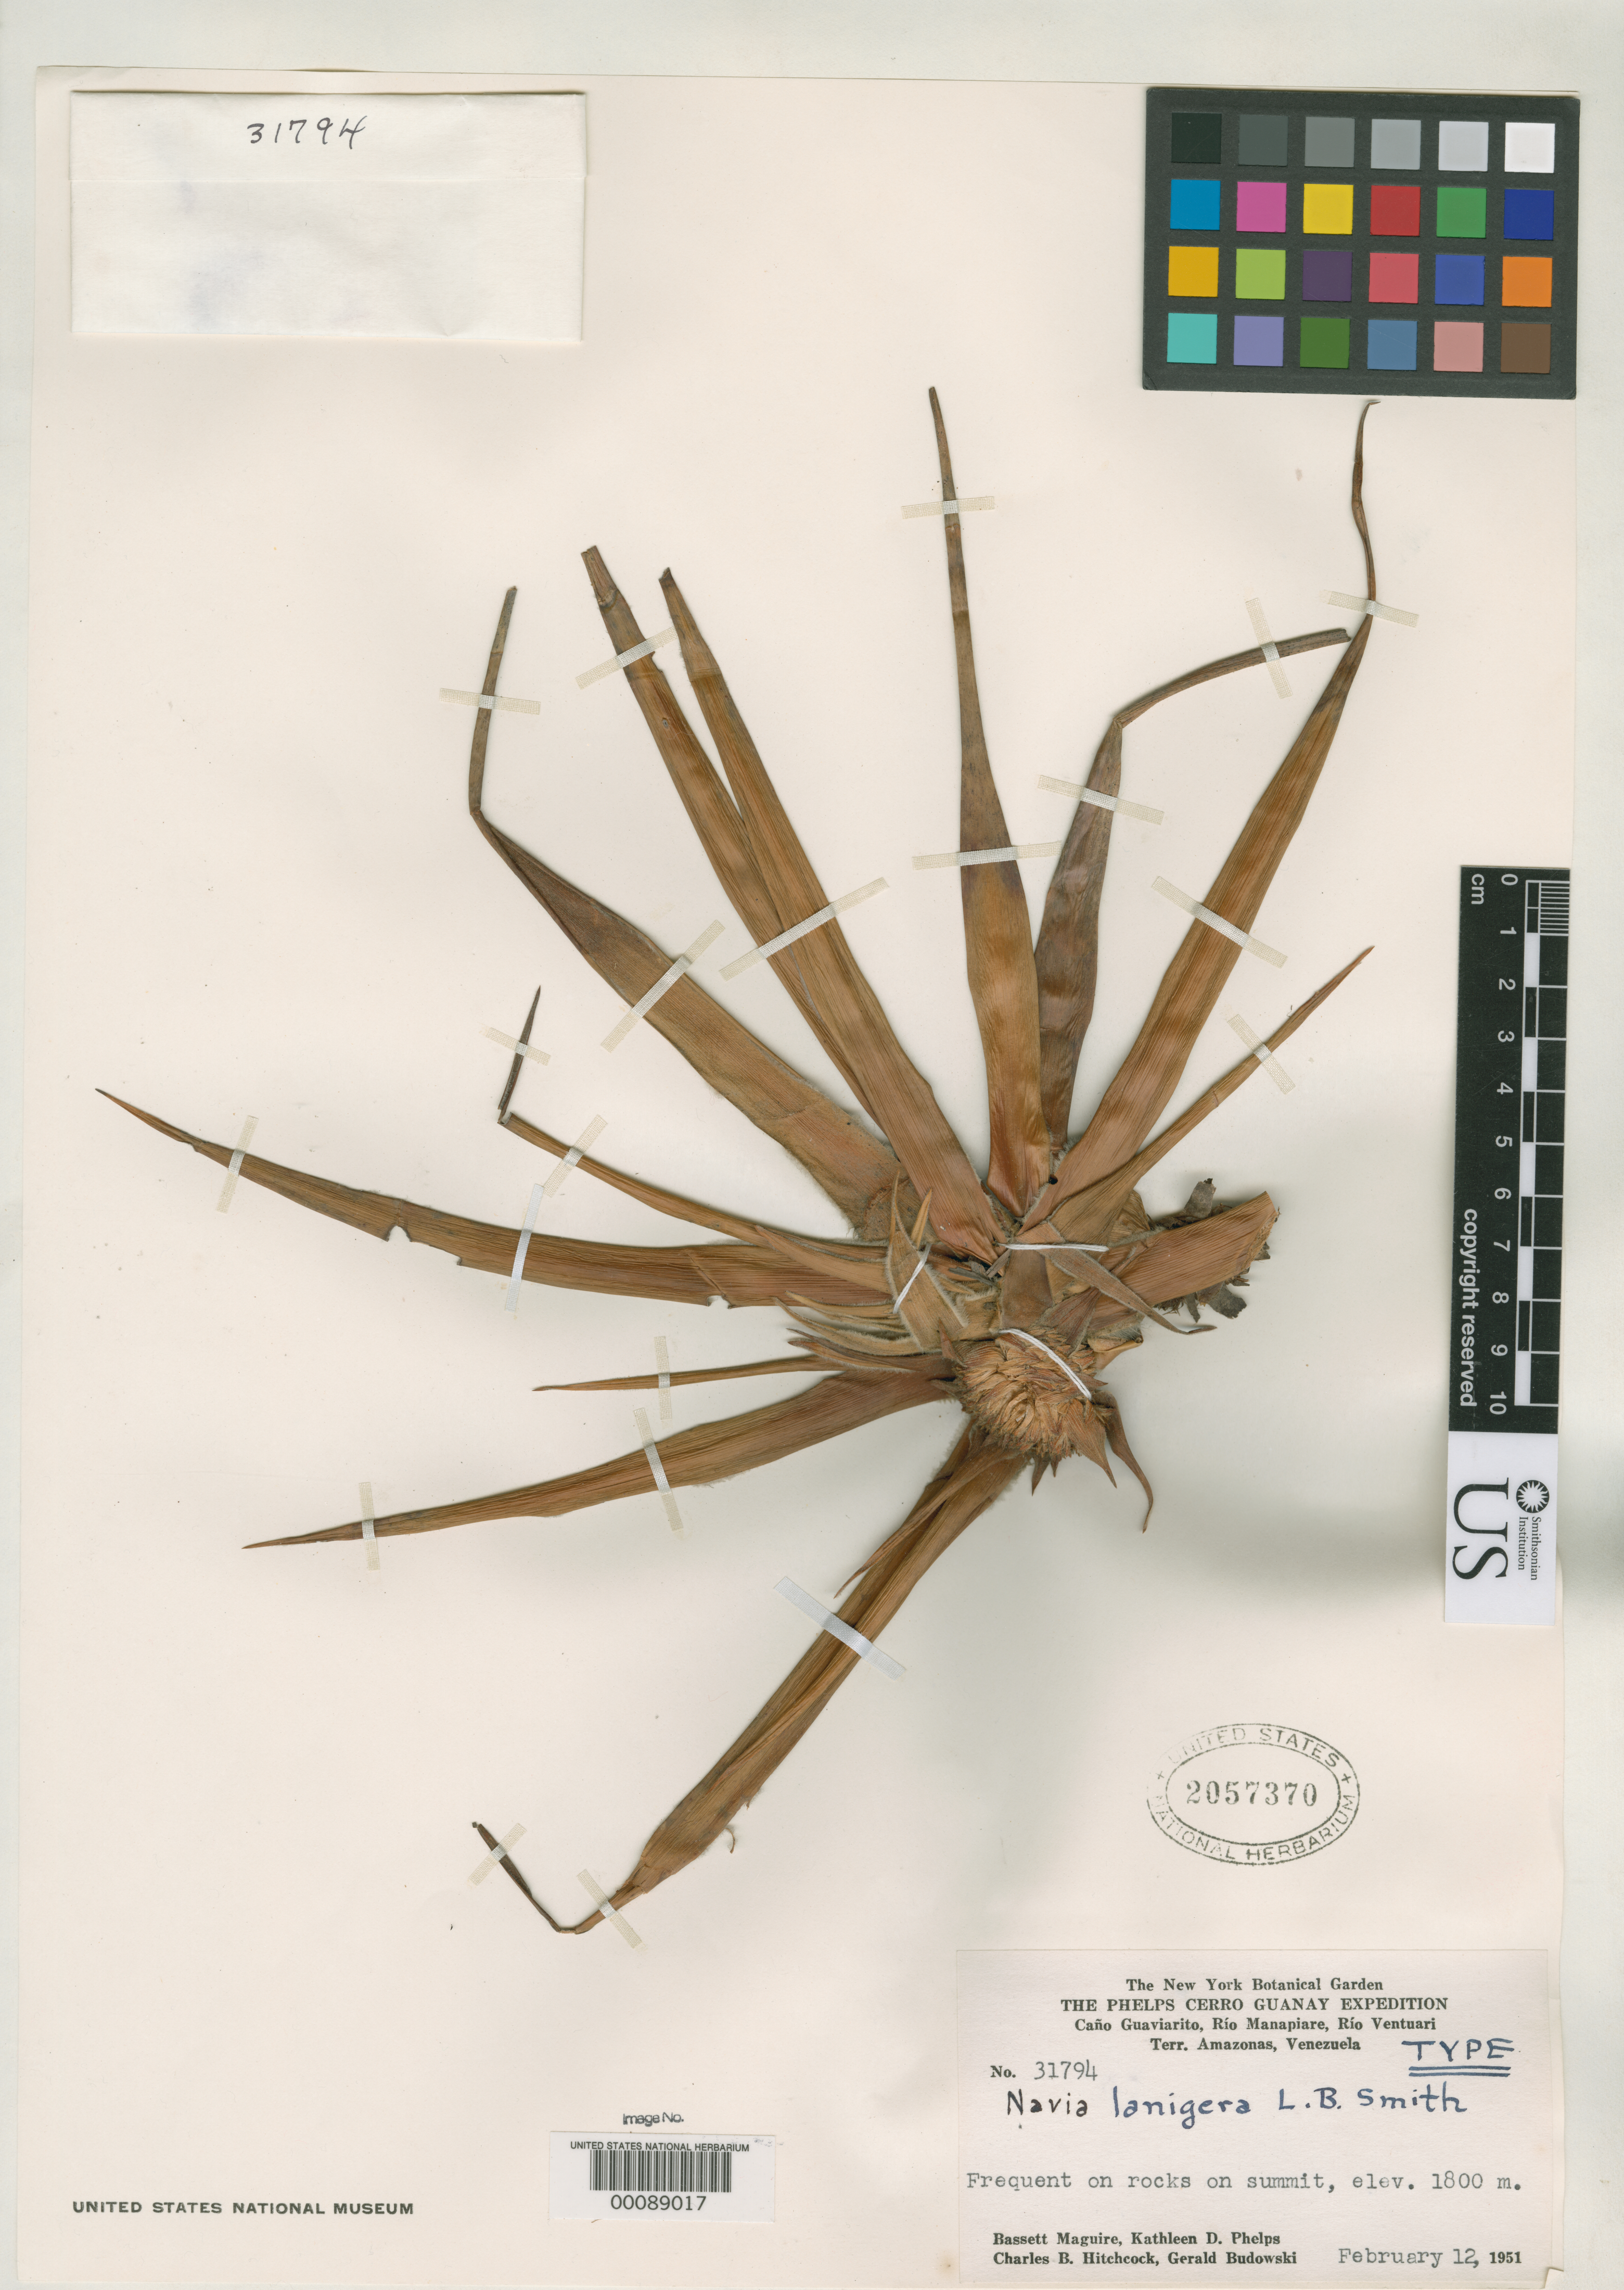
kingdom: Plantae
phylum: Tracheophyta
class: Liliopsida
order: Poales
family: Bromeliaceae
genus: Navia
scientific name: Navia lanigera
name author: L.B. Sm.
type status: Holotype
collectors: B. Maguire, K. D. Phelps, C. B. Hitchcock & G. Budowski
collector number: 31794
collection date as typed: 12 Feb 1951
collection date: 1951-02-12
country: Venezuela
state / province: Amazonas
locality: Cano Guaviarito, Rio Manapiare, Rio Ventuari.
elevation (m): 1800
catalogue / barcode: US 2057370